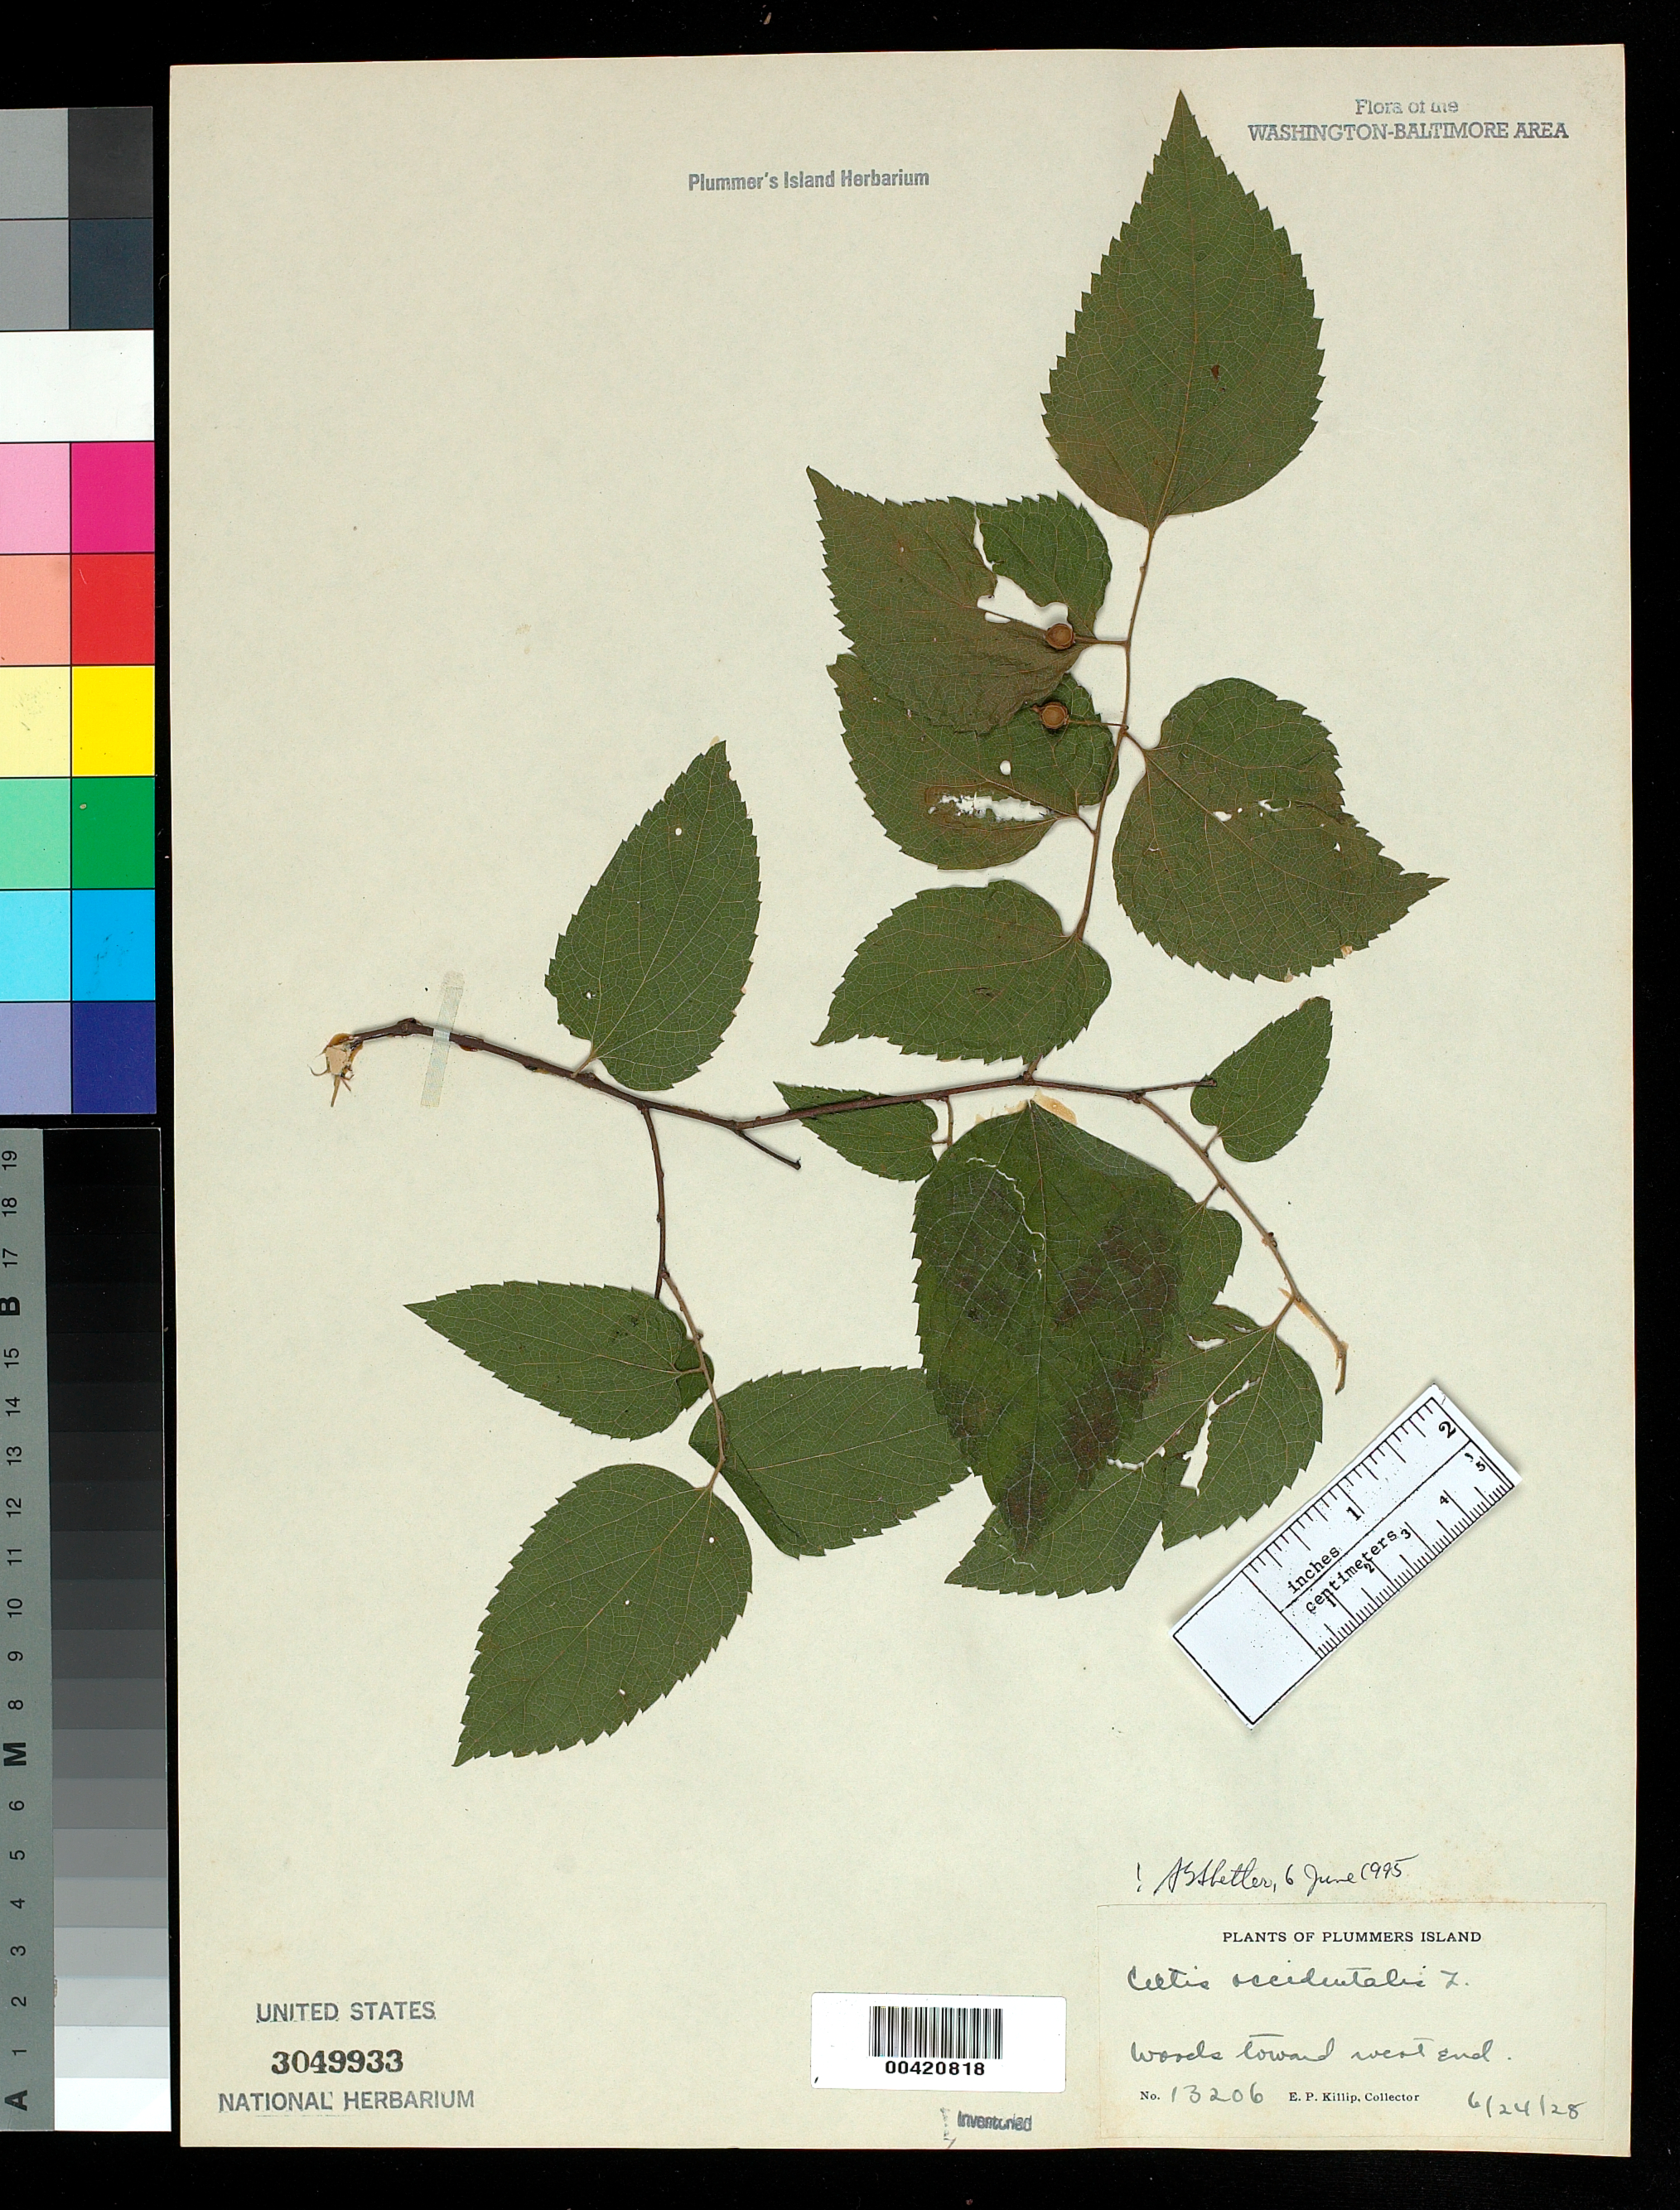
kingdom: Plantae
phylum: Tracheophyta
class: Magnoliopsida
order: Rosales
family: Cannabaceae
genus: Celtis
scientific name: Celtis occidentalis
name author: L.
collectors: E. P. Killip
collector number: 13206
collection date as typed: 24 Jun 1928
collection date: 1928-06-24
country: United States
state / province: Maryland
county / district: Montgomery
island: Plummers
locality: Plummer's Island; woods toward west end C. & O. Canal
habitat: Woods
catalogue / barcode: US 3049933